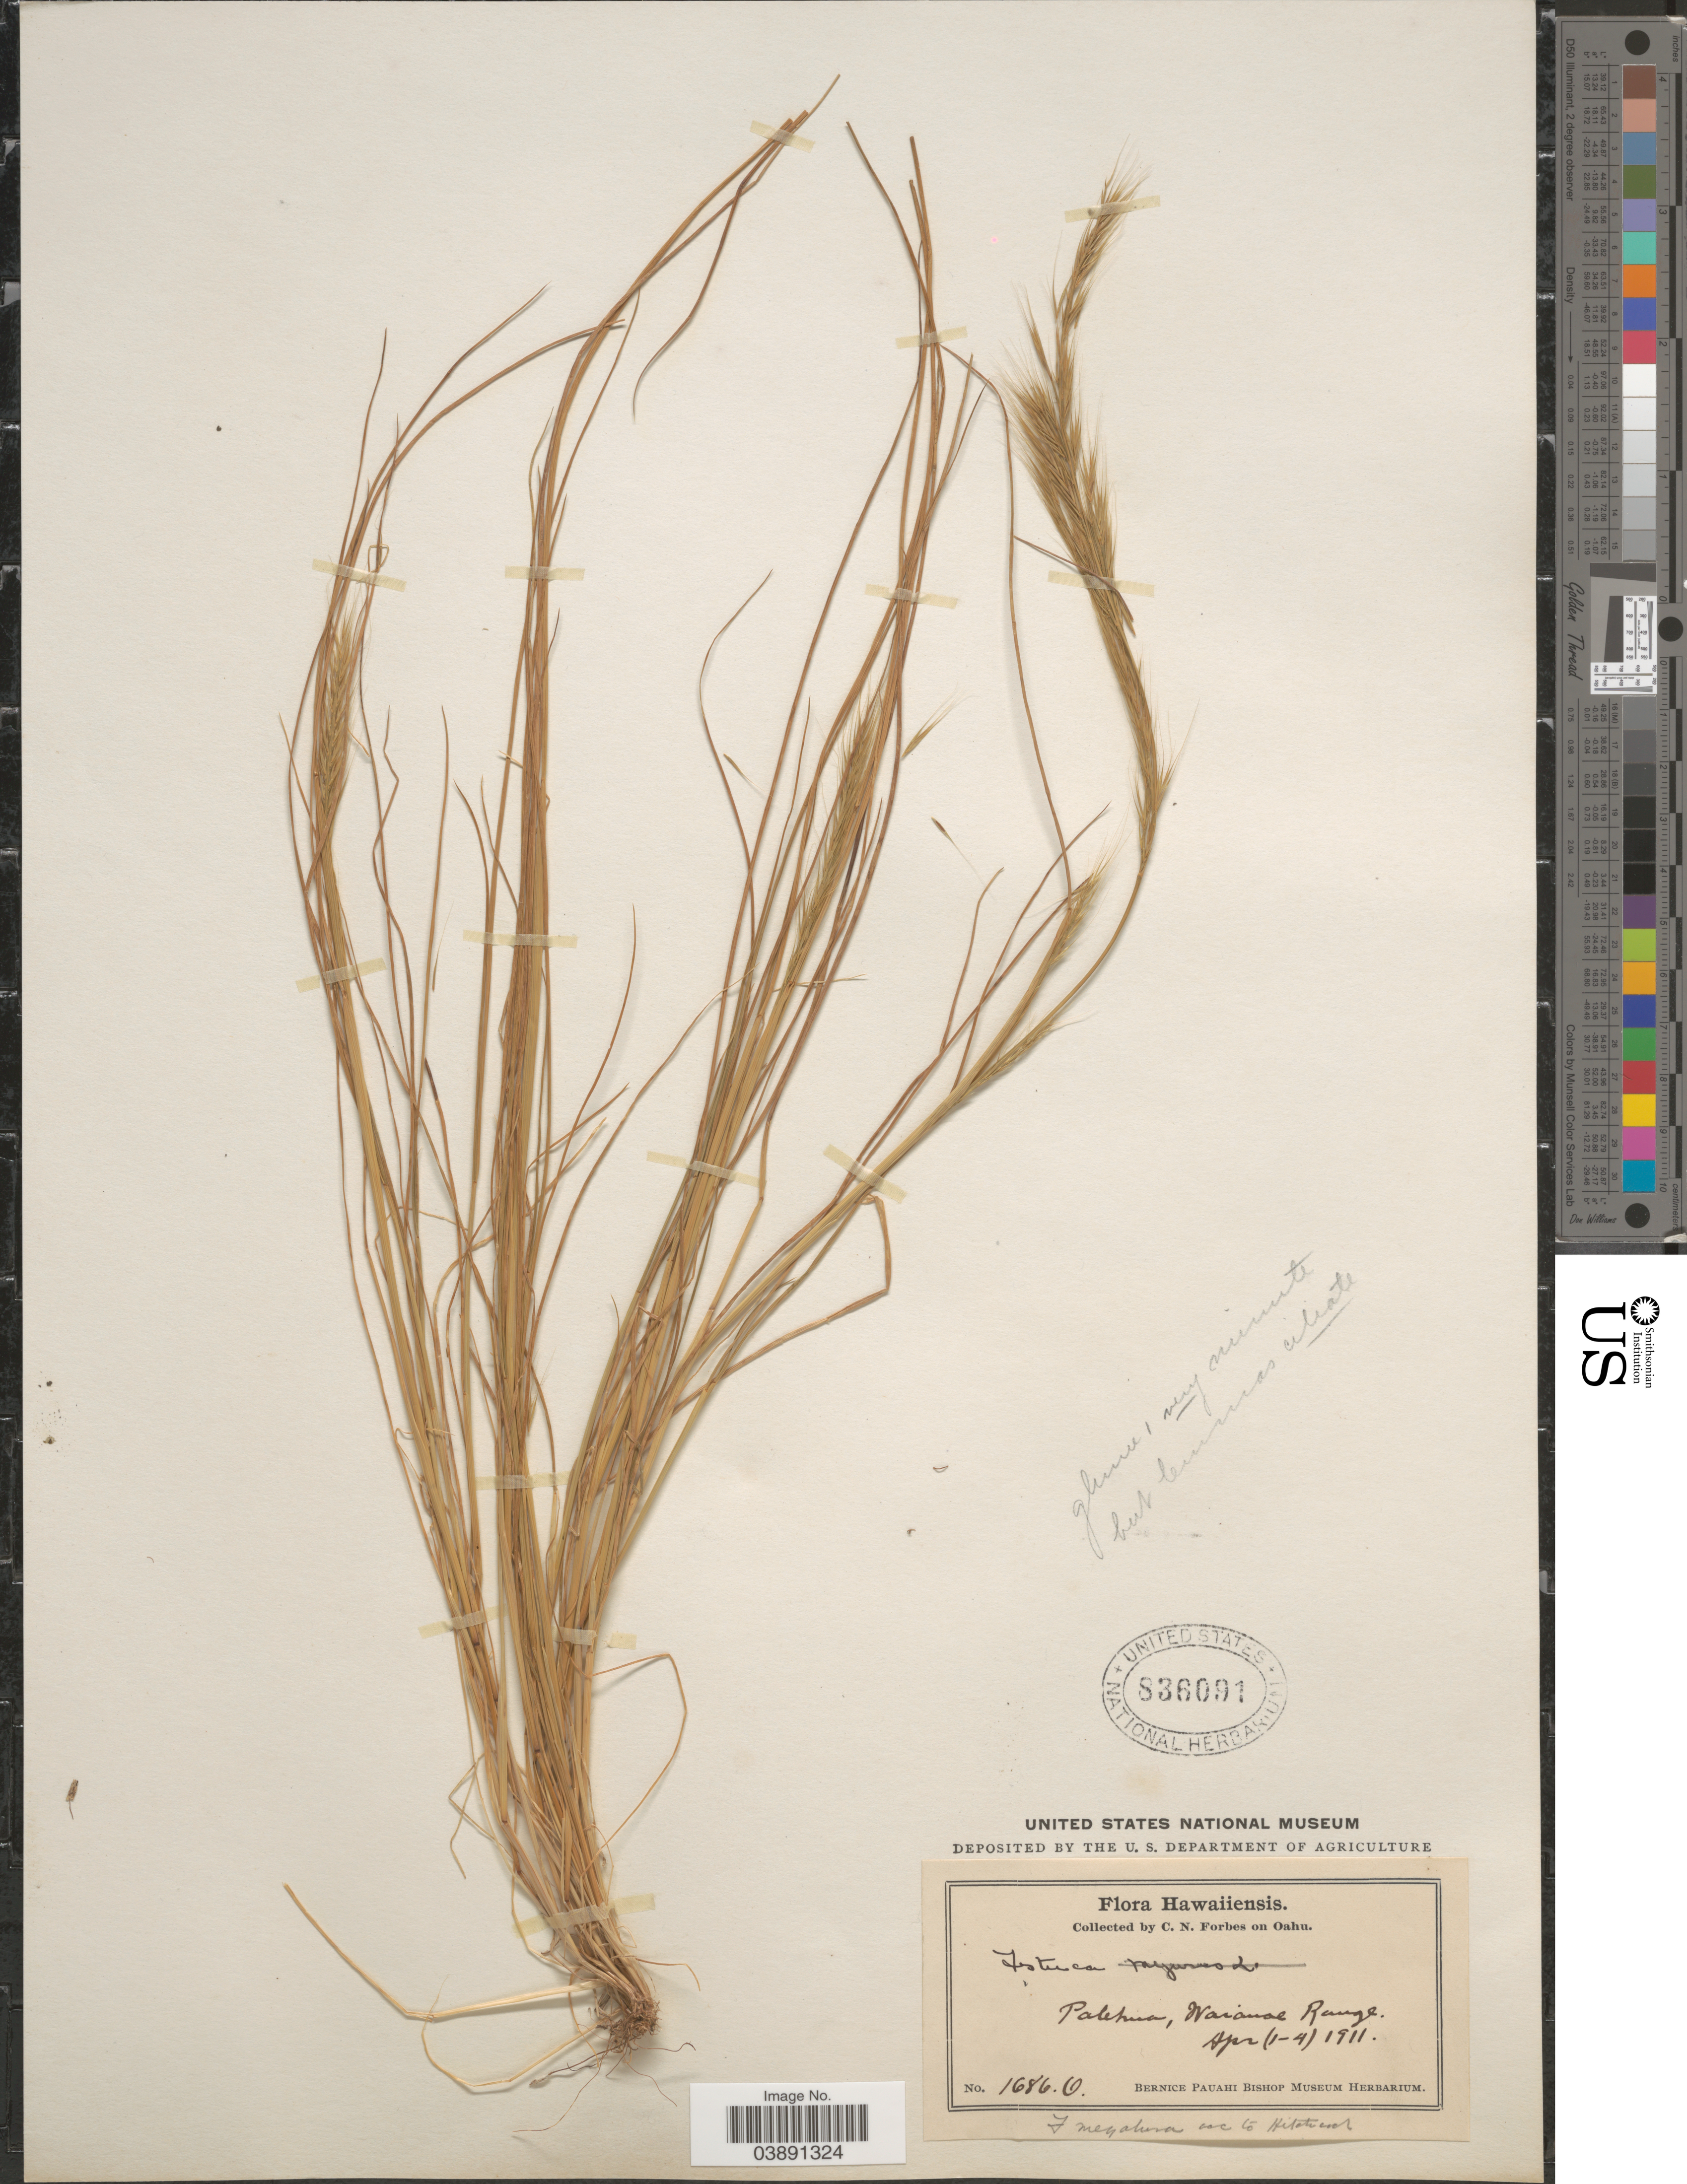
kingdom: Plantae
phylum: Tracheophyta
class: Liliopsida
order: Poales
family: Poaceae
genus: Festuca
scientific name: Festuca megalura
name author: Nutt.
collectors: C. N. Forbes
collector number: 1686.O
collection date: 1911-04-01/1911-04-04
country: United States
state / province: Hawaii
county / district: Honolulu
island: Oahu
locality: On Oahu. Palehua, Waianae Range.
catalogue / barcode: US 836091